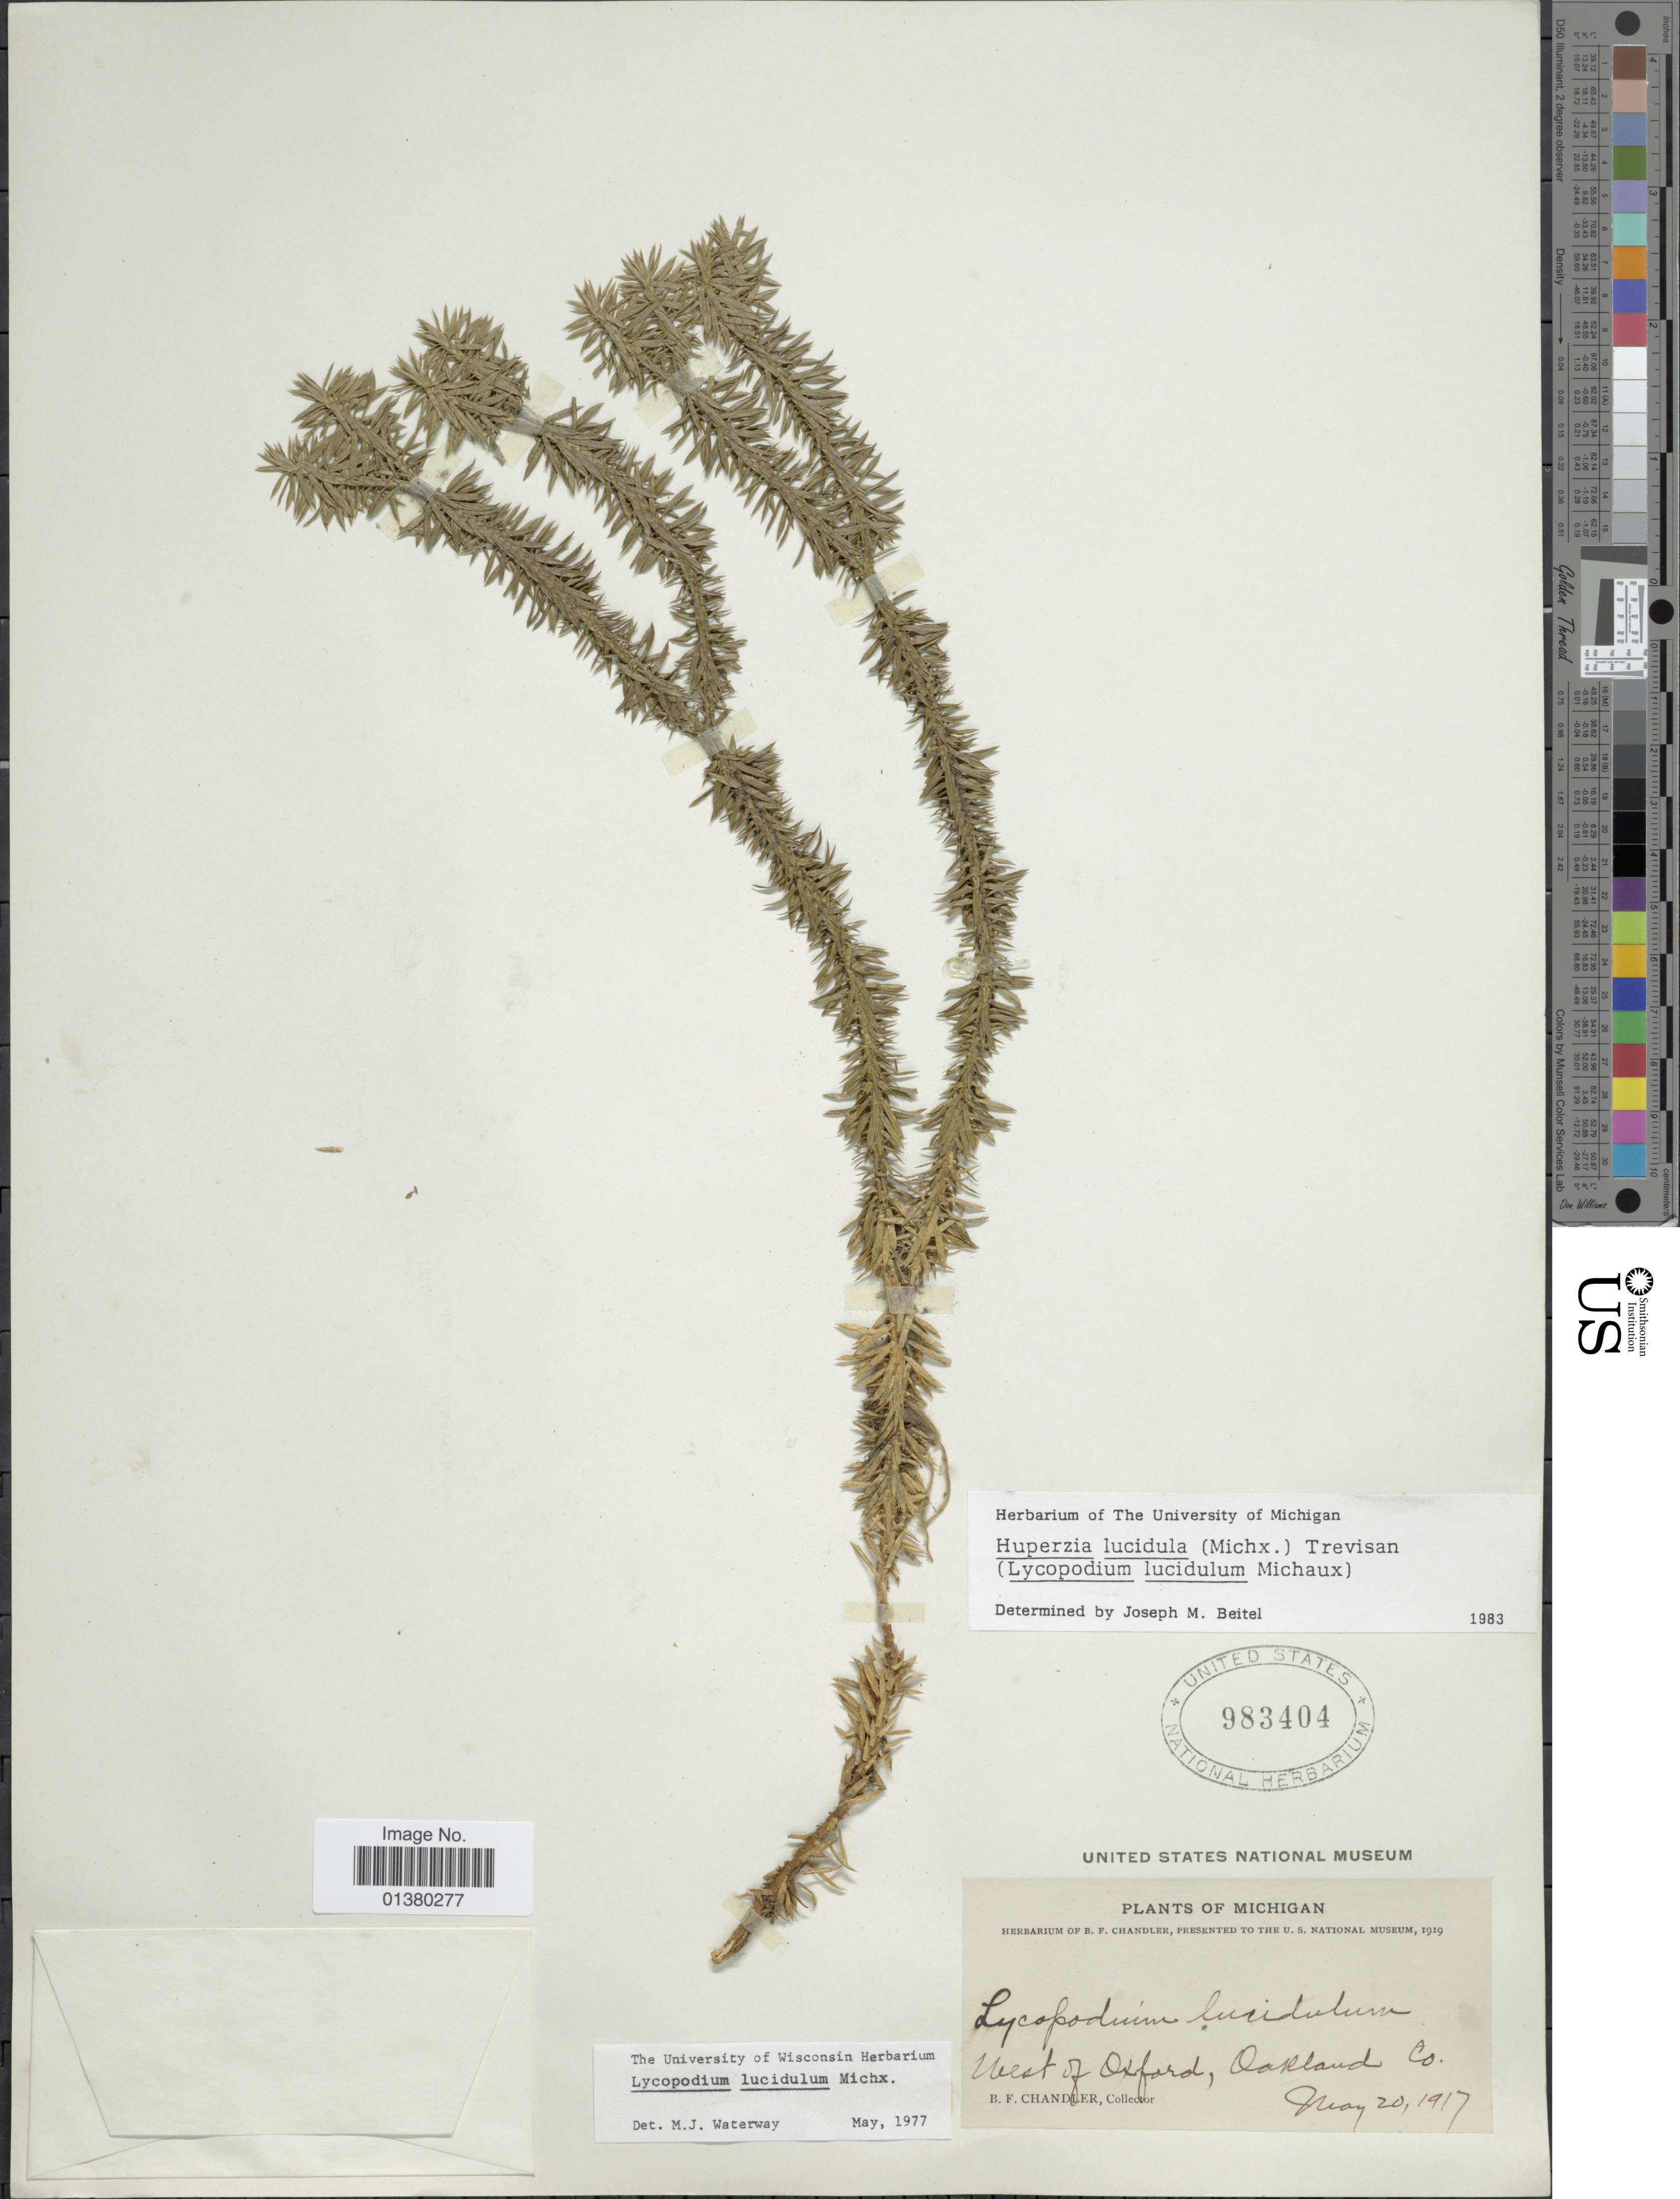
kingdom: Plantae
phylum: Tracheophyta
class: Lycopodiopsida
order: Lycopodiales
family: Lycopodiaceae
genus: Huperzia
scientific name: Huperzia lucidula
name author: (Michx.) Trevis.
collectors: B. F. Chandler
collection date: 1917-05-20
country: United States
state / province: Michigan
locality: West of Oxford, Oakland Co.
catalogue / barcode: US 983404